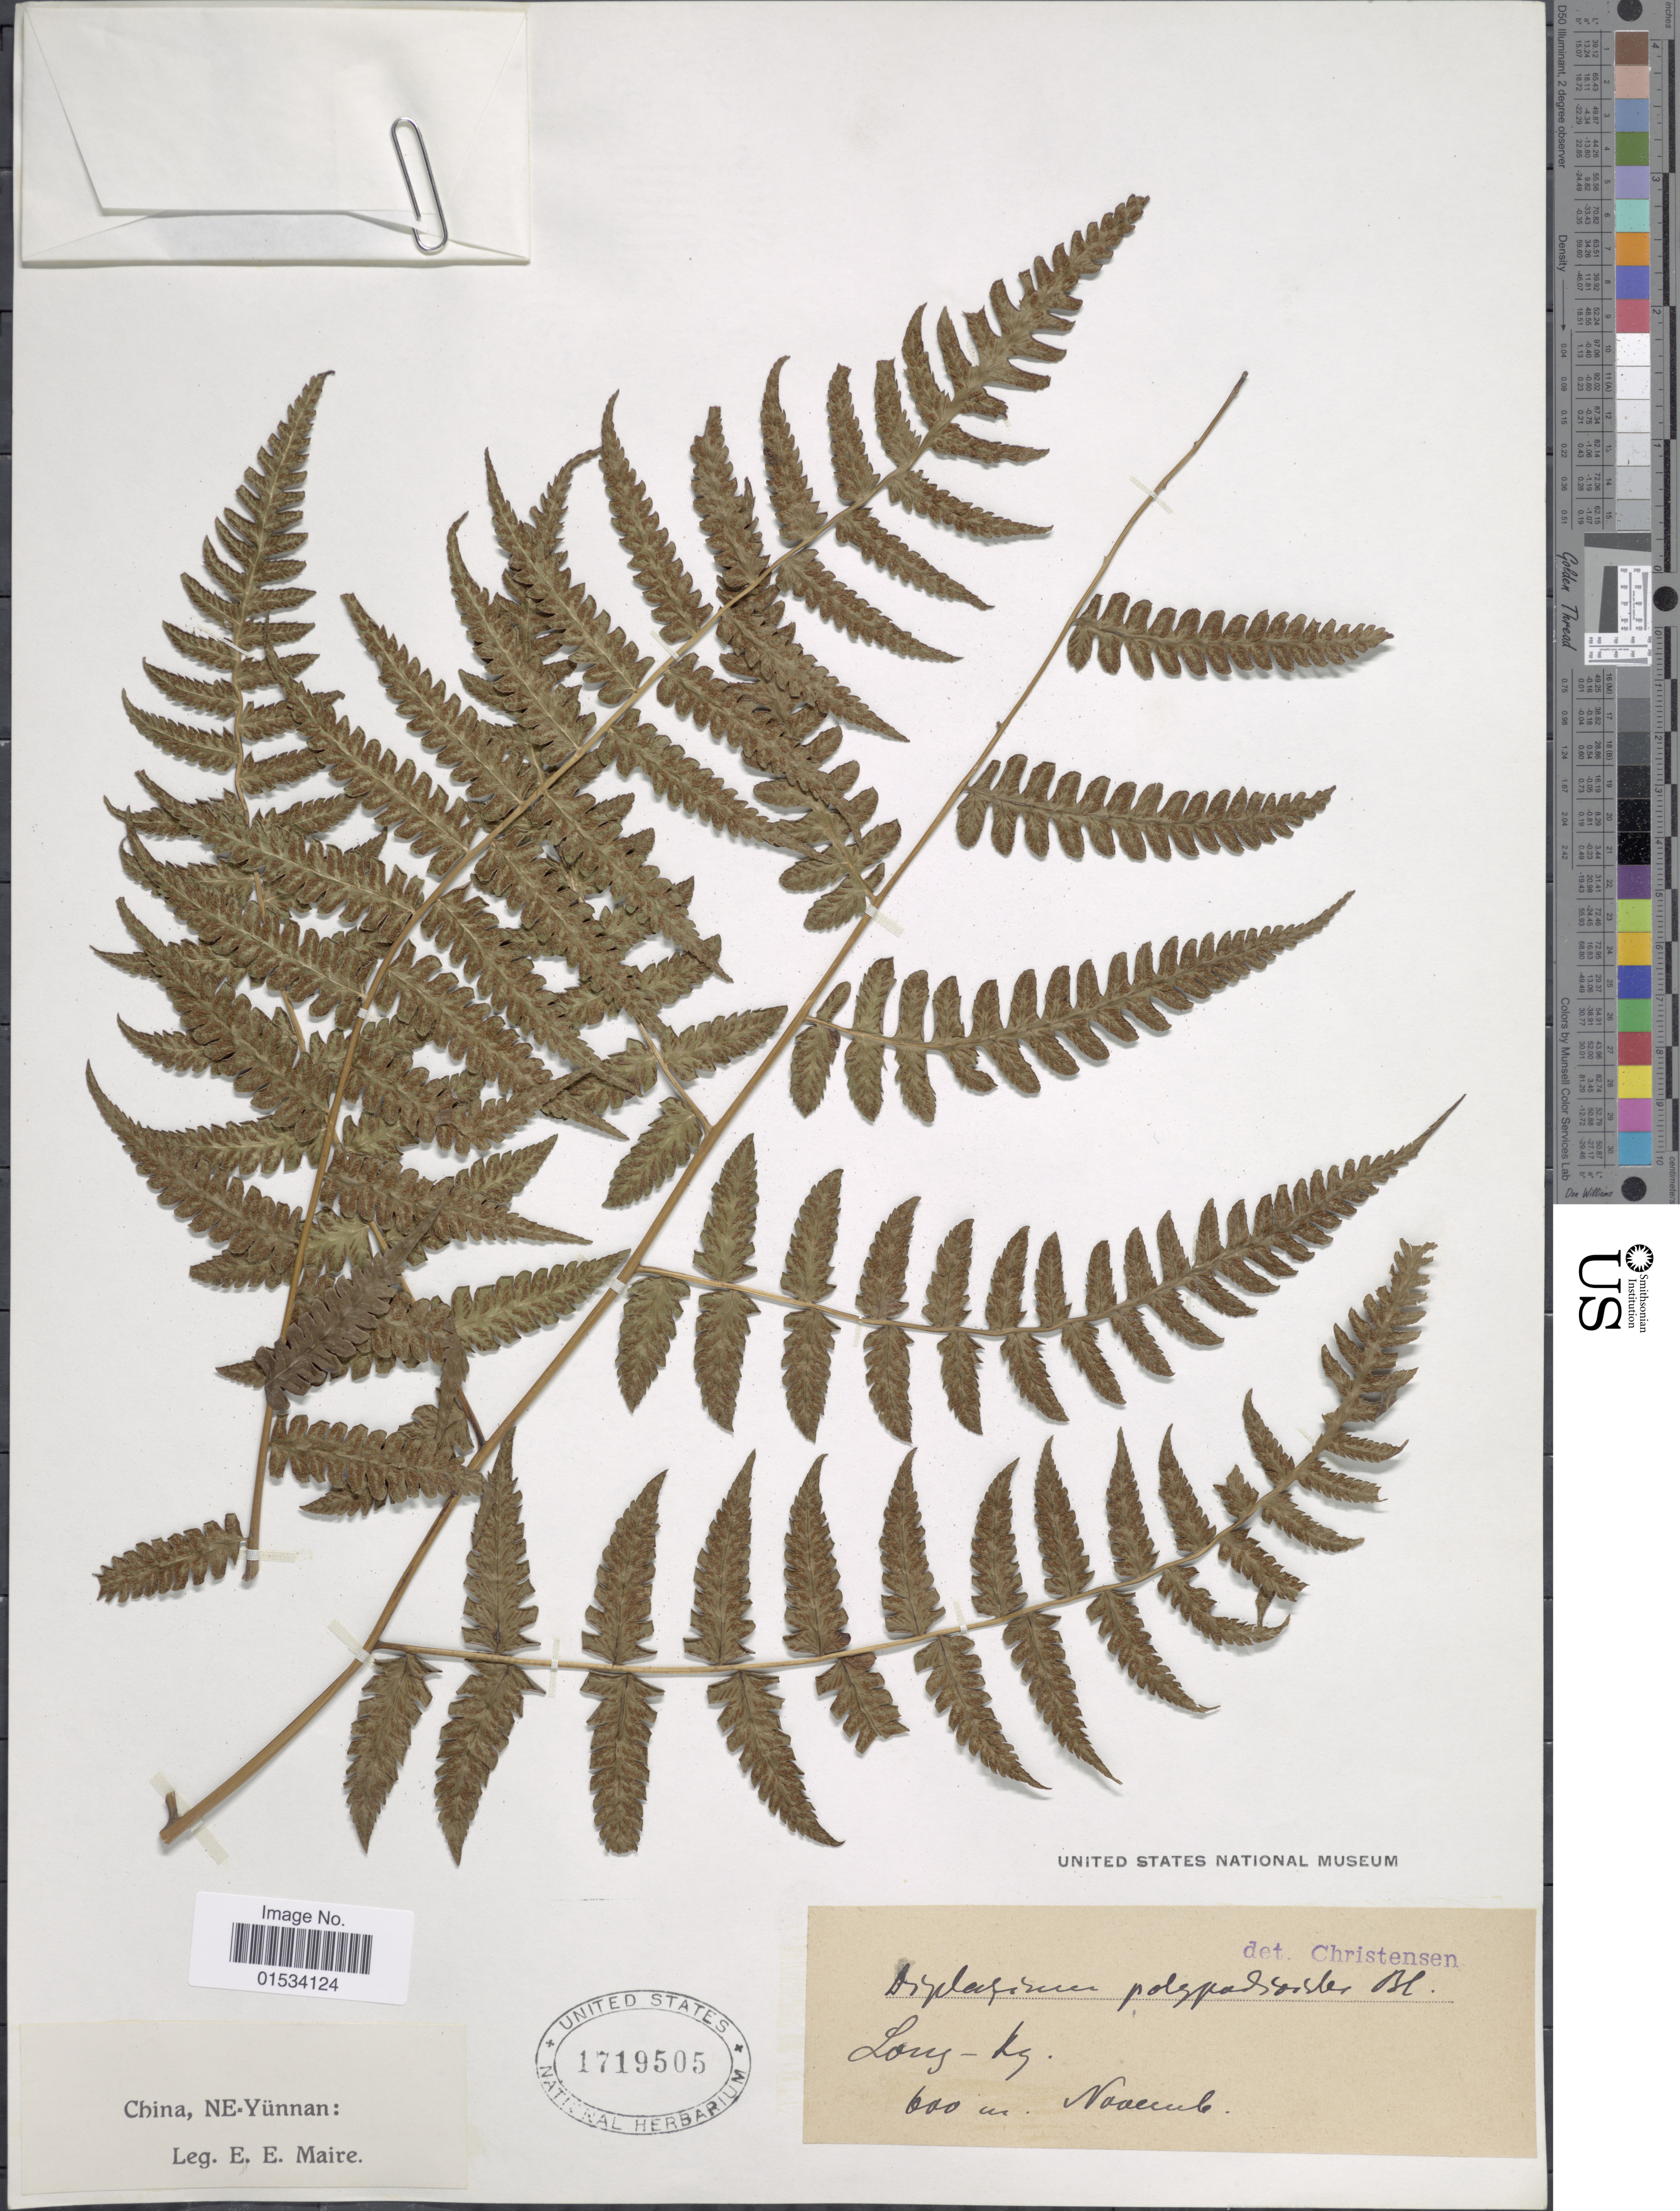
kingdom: Plantae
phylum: Tracheophyta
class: Polypodiopsida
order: Polypodiales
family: Athyriaceae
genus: Diplazium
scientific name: Diplazium polypodioides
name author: Blume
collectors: E. E. Maire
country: China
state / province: Yunnan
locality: NE-Yunnan, Long -Kg, Noucub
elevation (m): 600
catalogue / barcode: US 1719505